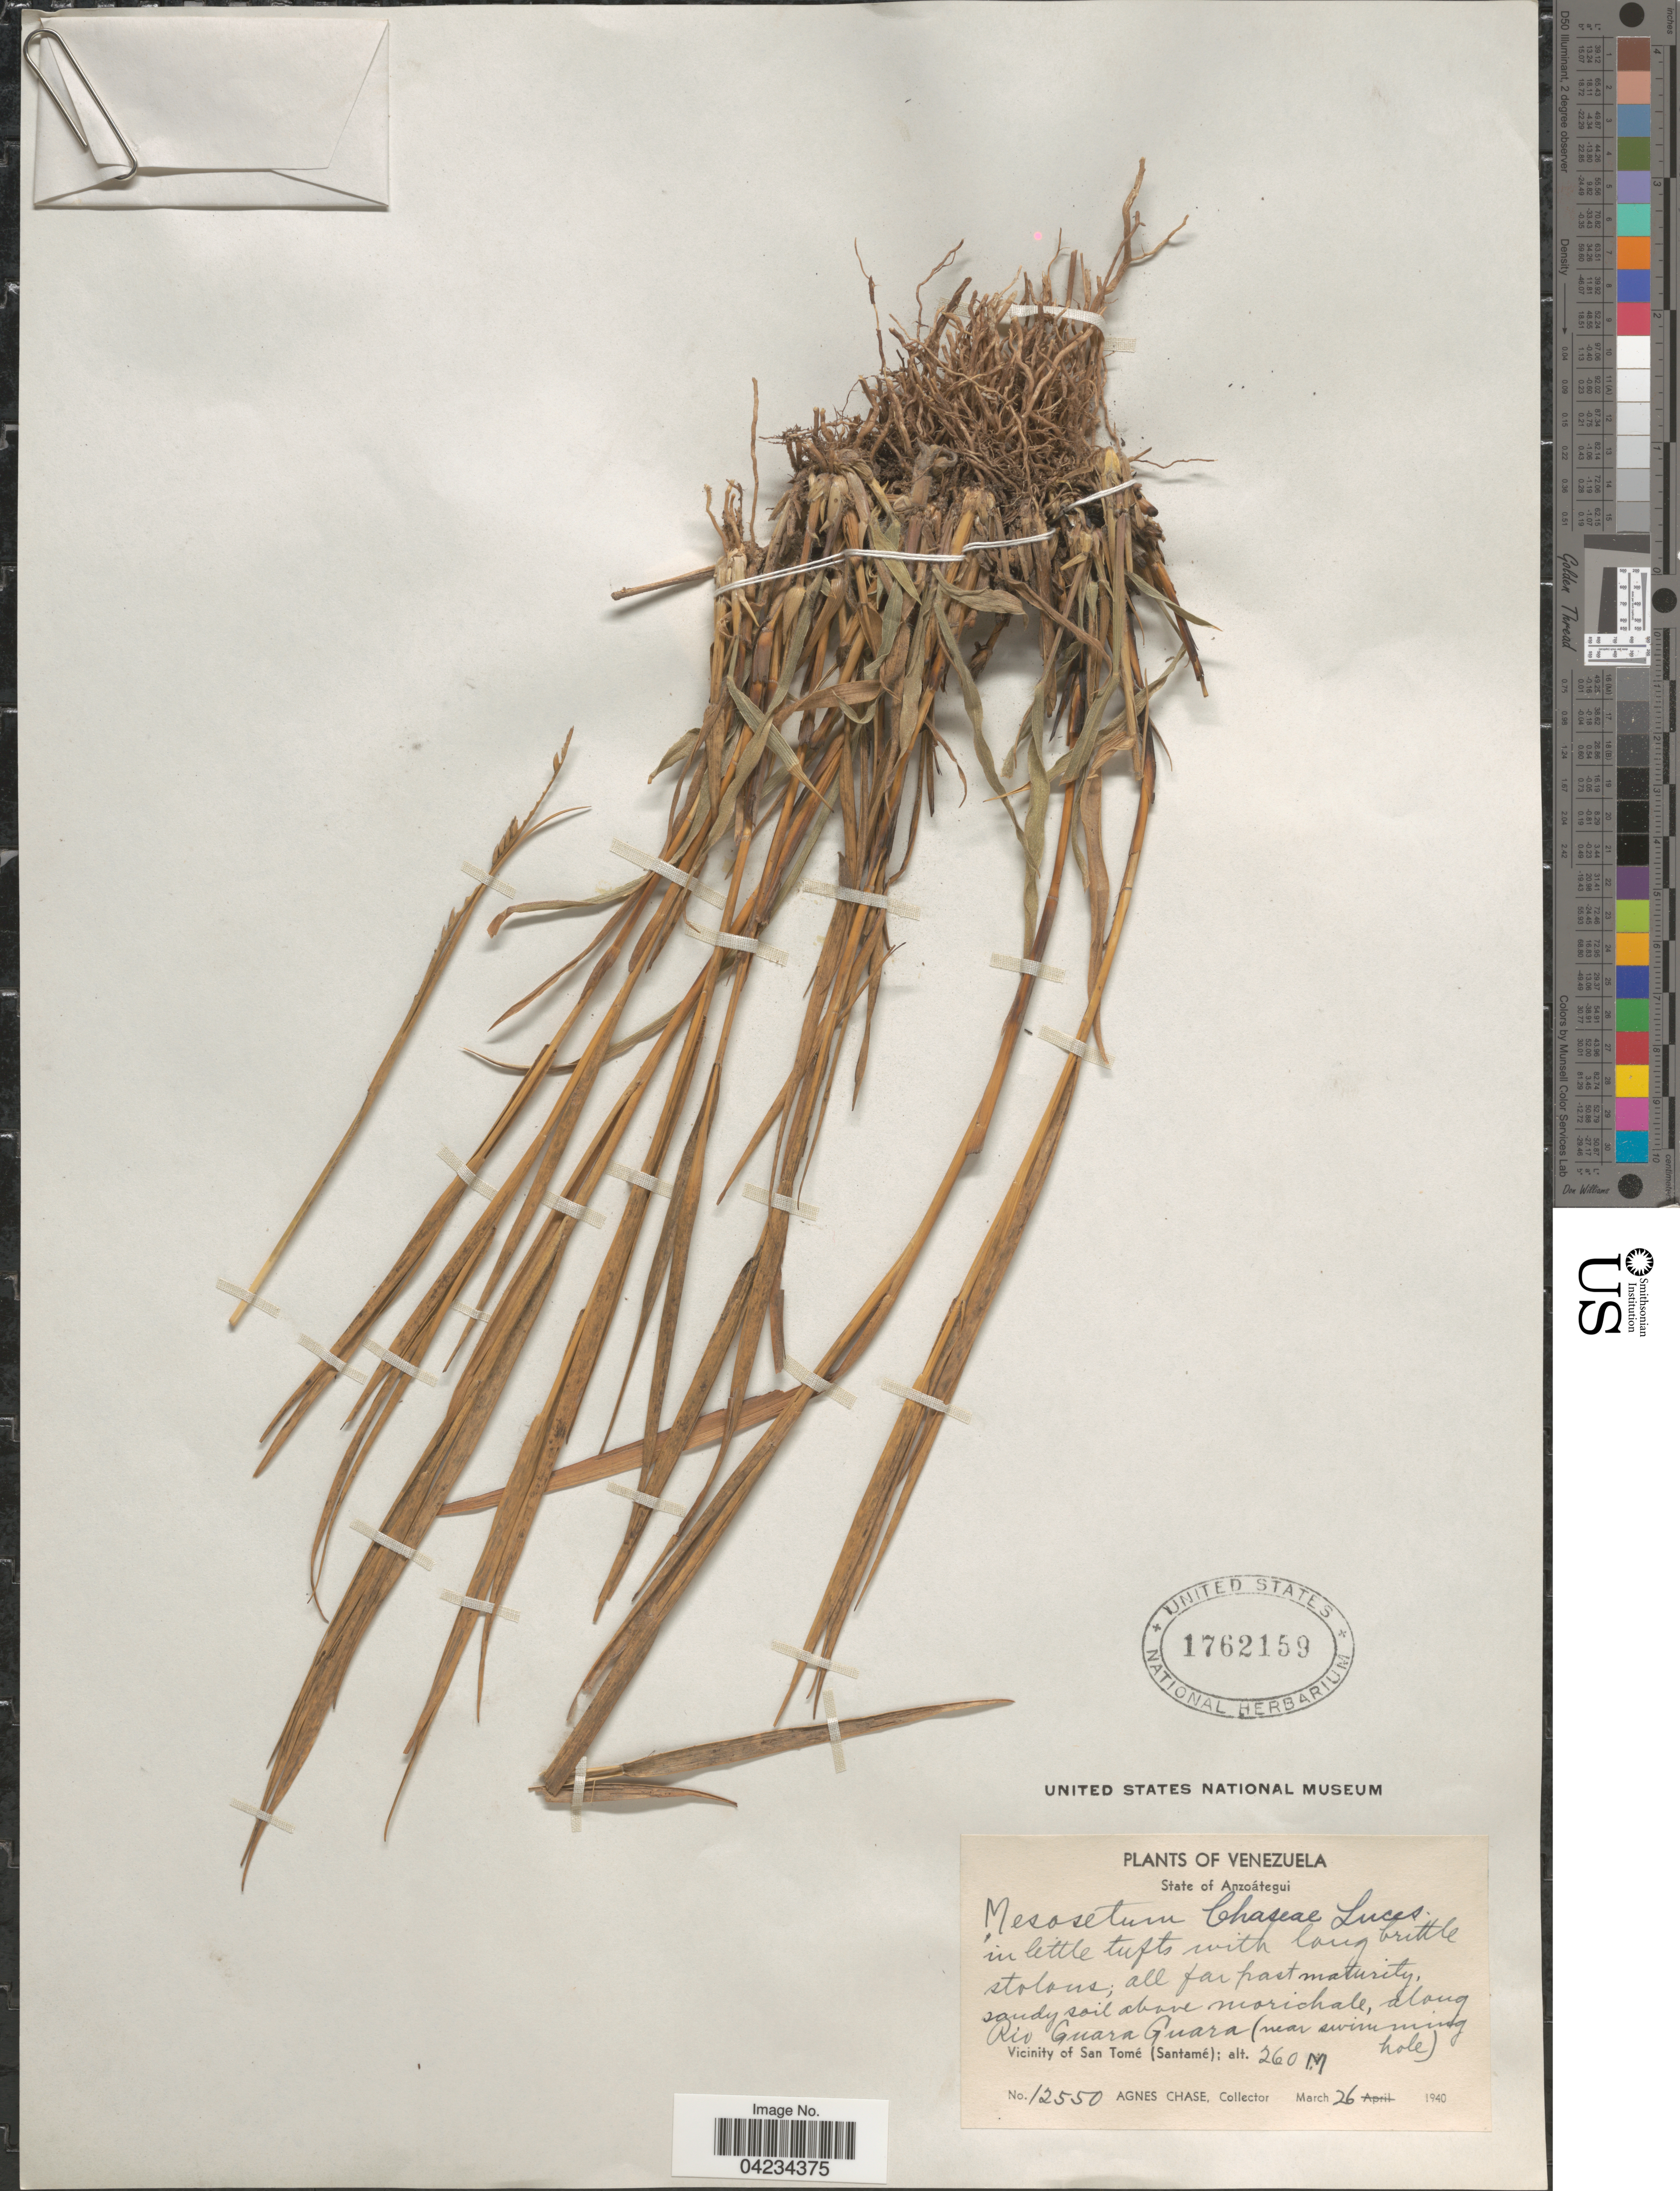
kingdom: Plantae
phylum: Tracheophyta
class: Liliopsida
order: Poales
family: Poaceae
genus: Mesosetum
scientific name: Mesosetum chaseae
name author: Luces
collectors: A. Chase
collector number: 12550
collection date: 1940-03-26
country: Venezuela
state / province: Anzoategui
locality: Sandy soil above morichale, along Rio Guara Guara (near swimming hole). Vicinity of San Tomé (Santamé).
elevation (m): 260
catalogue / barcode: US 1762159